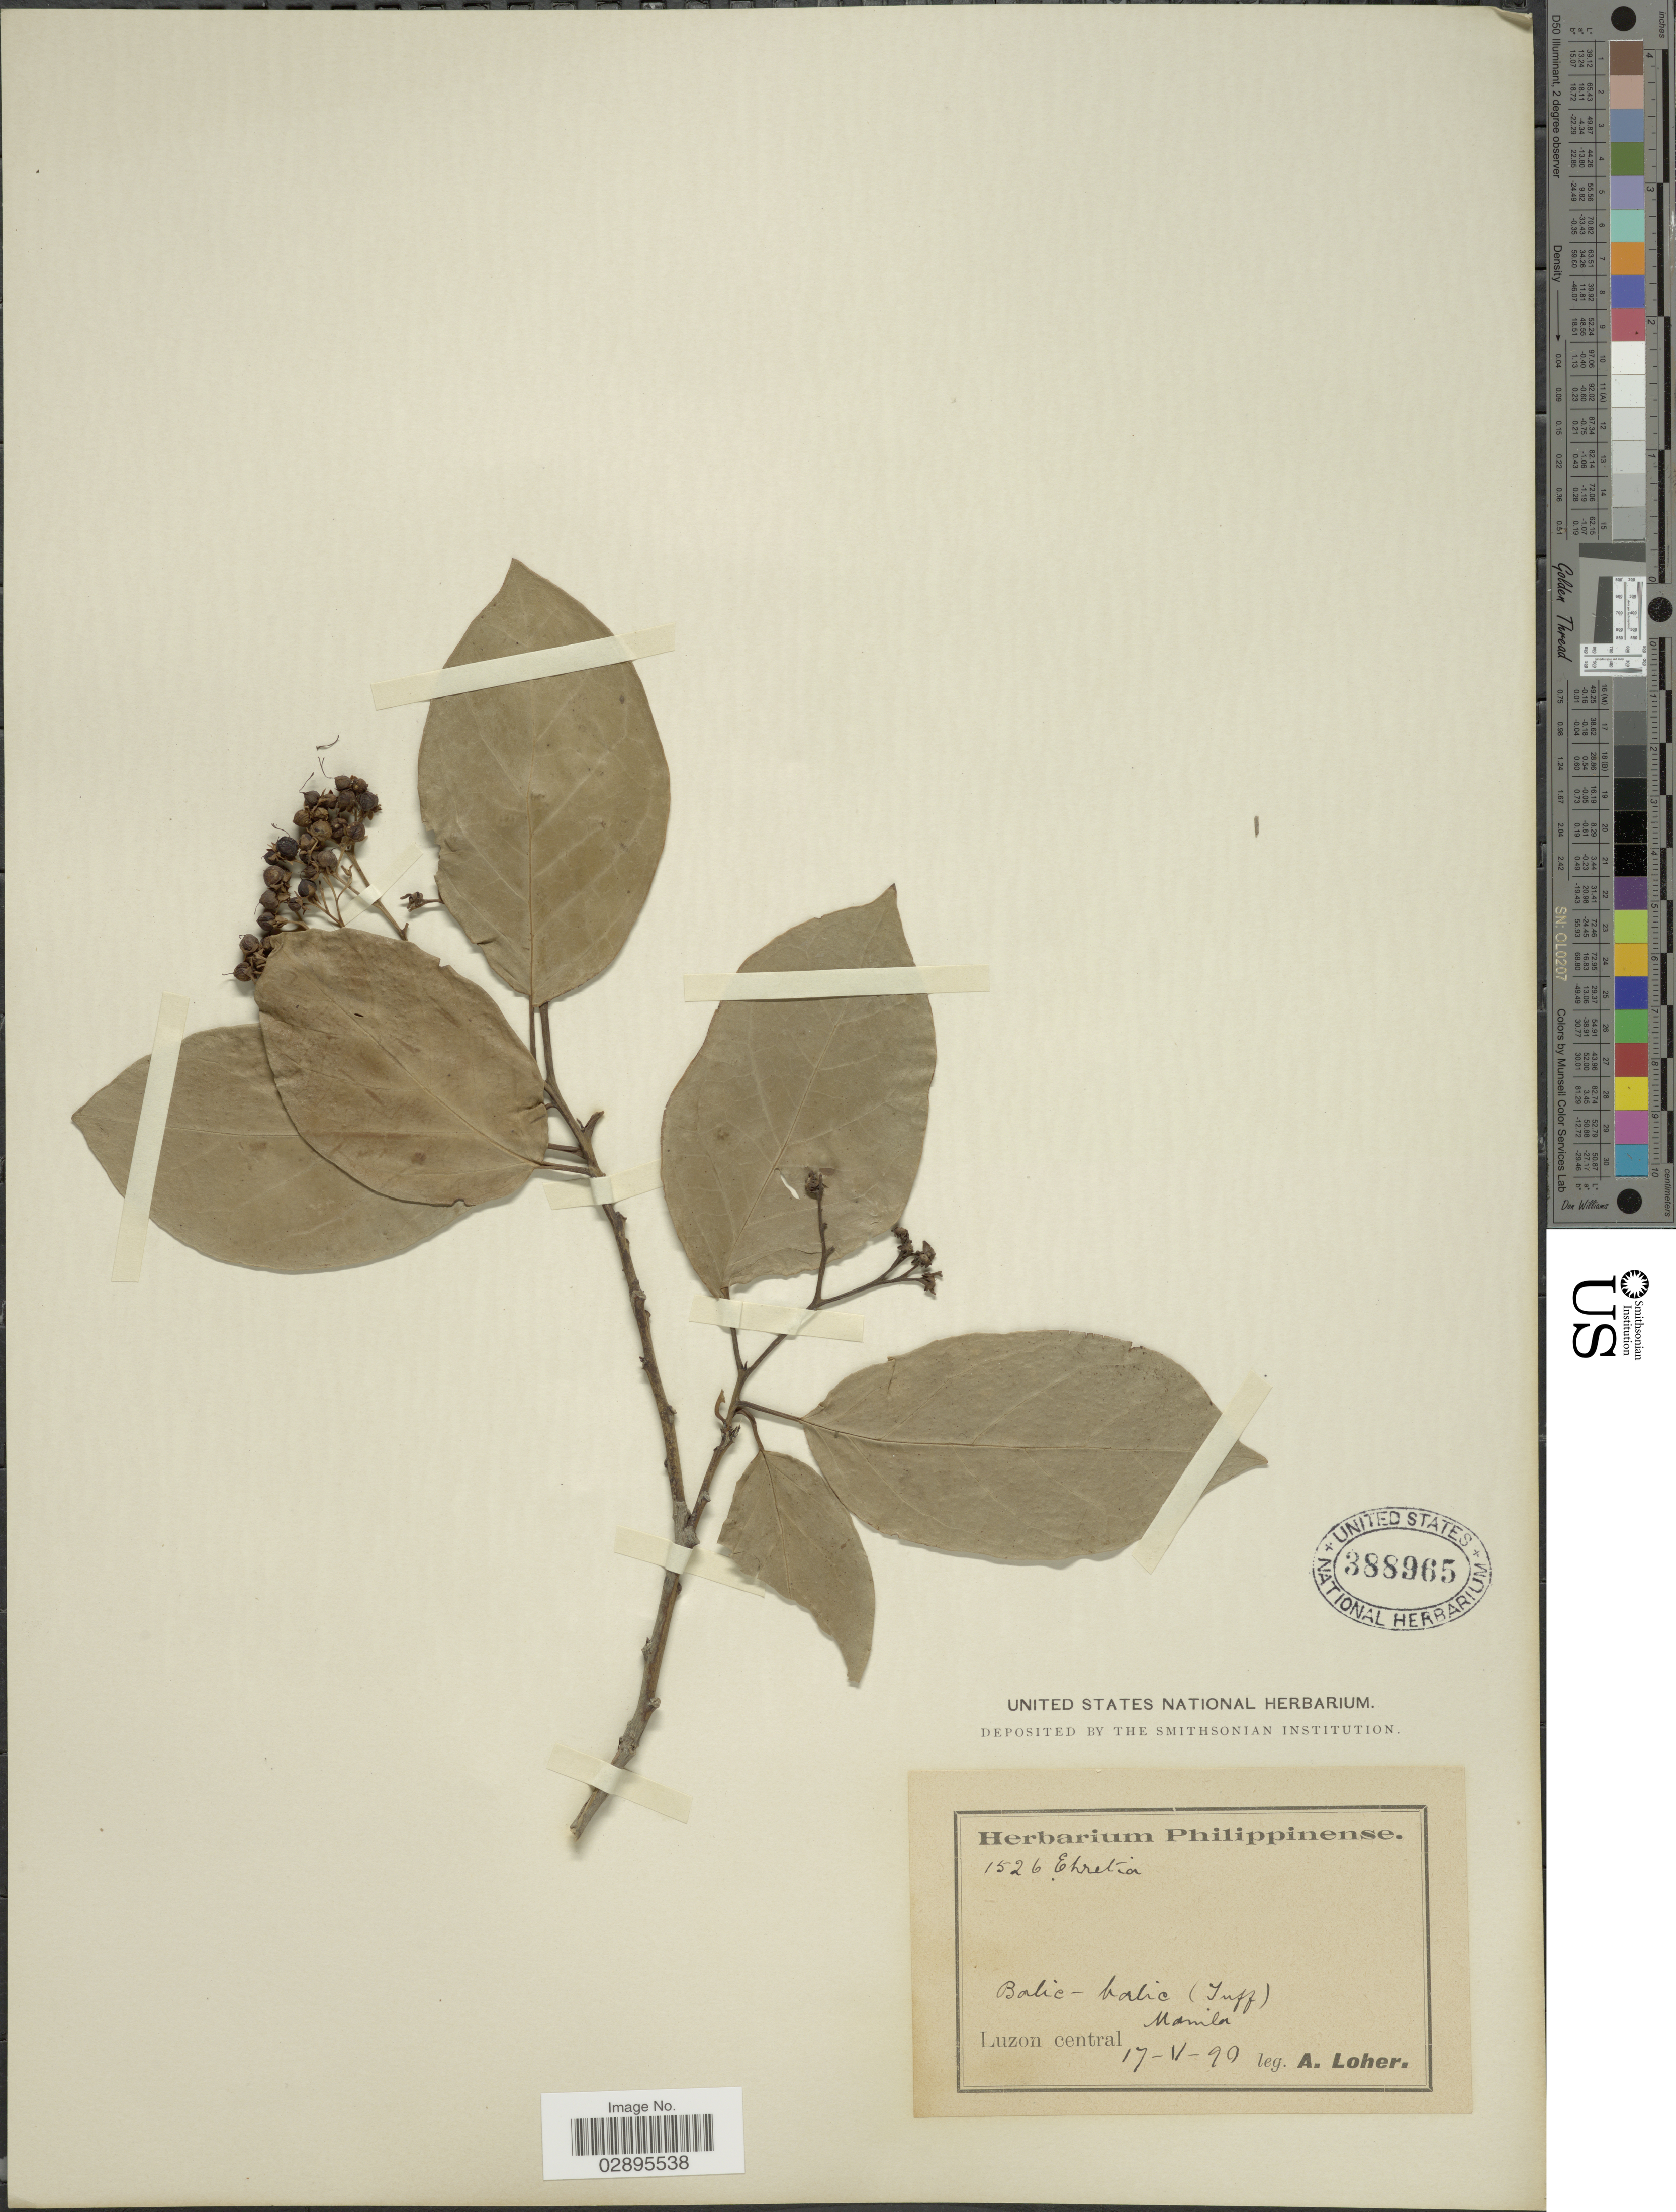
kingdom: Plantae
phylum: Tracheophyta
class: Magnoliopsida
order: Boraginales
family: Ehretiaceae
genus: Ehretia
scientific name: Ehretia philippinensis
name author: A. DC.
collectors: A. Loher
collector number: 1526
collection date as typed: Transcribed d/m/y: 17/5/90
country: Philippines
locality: Balic-balic (Tuff) Manila. Luzon central.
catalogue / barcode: US 388965